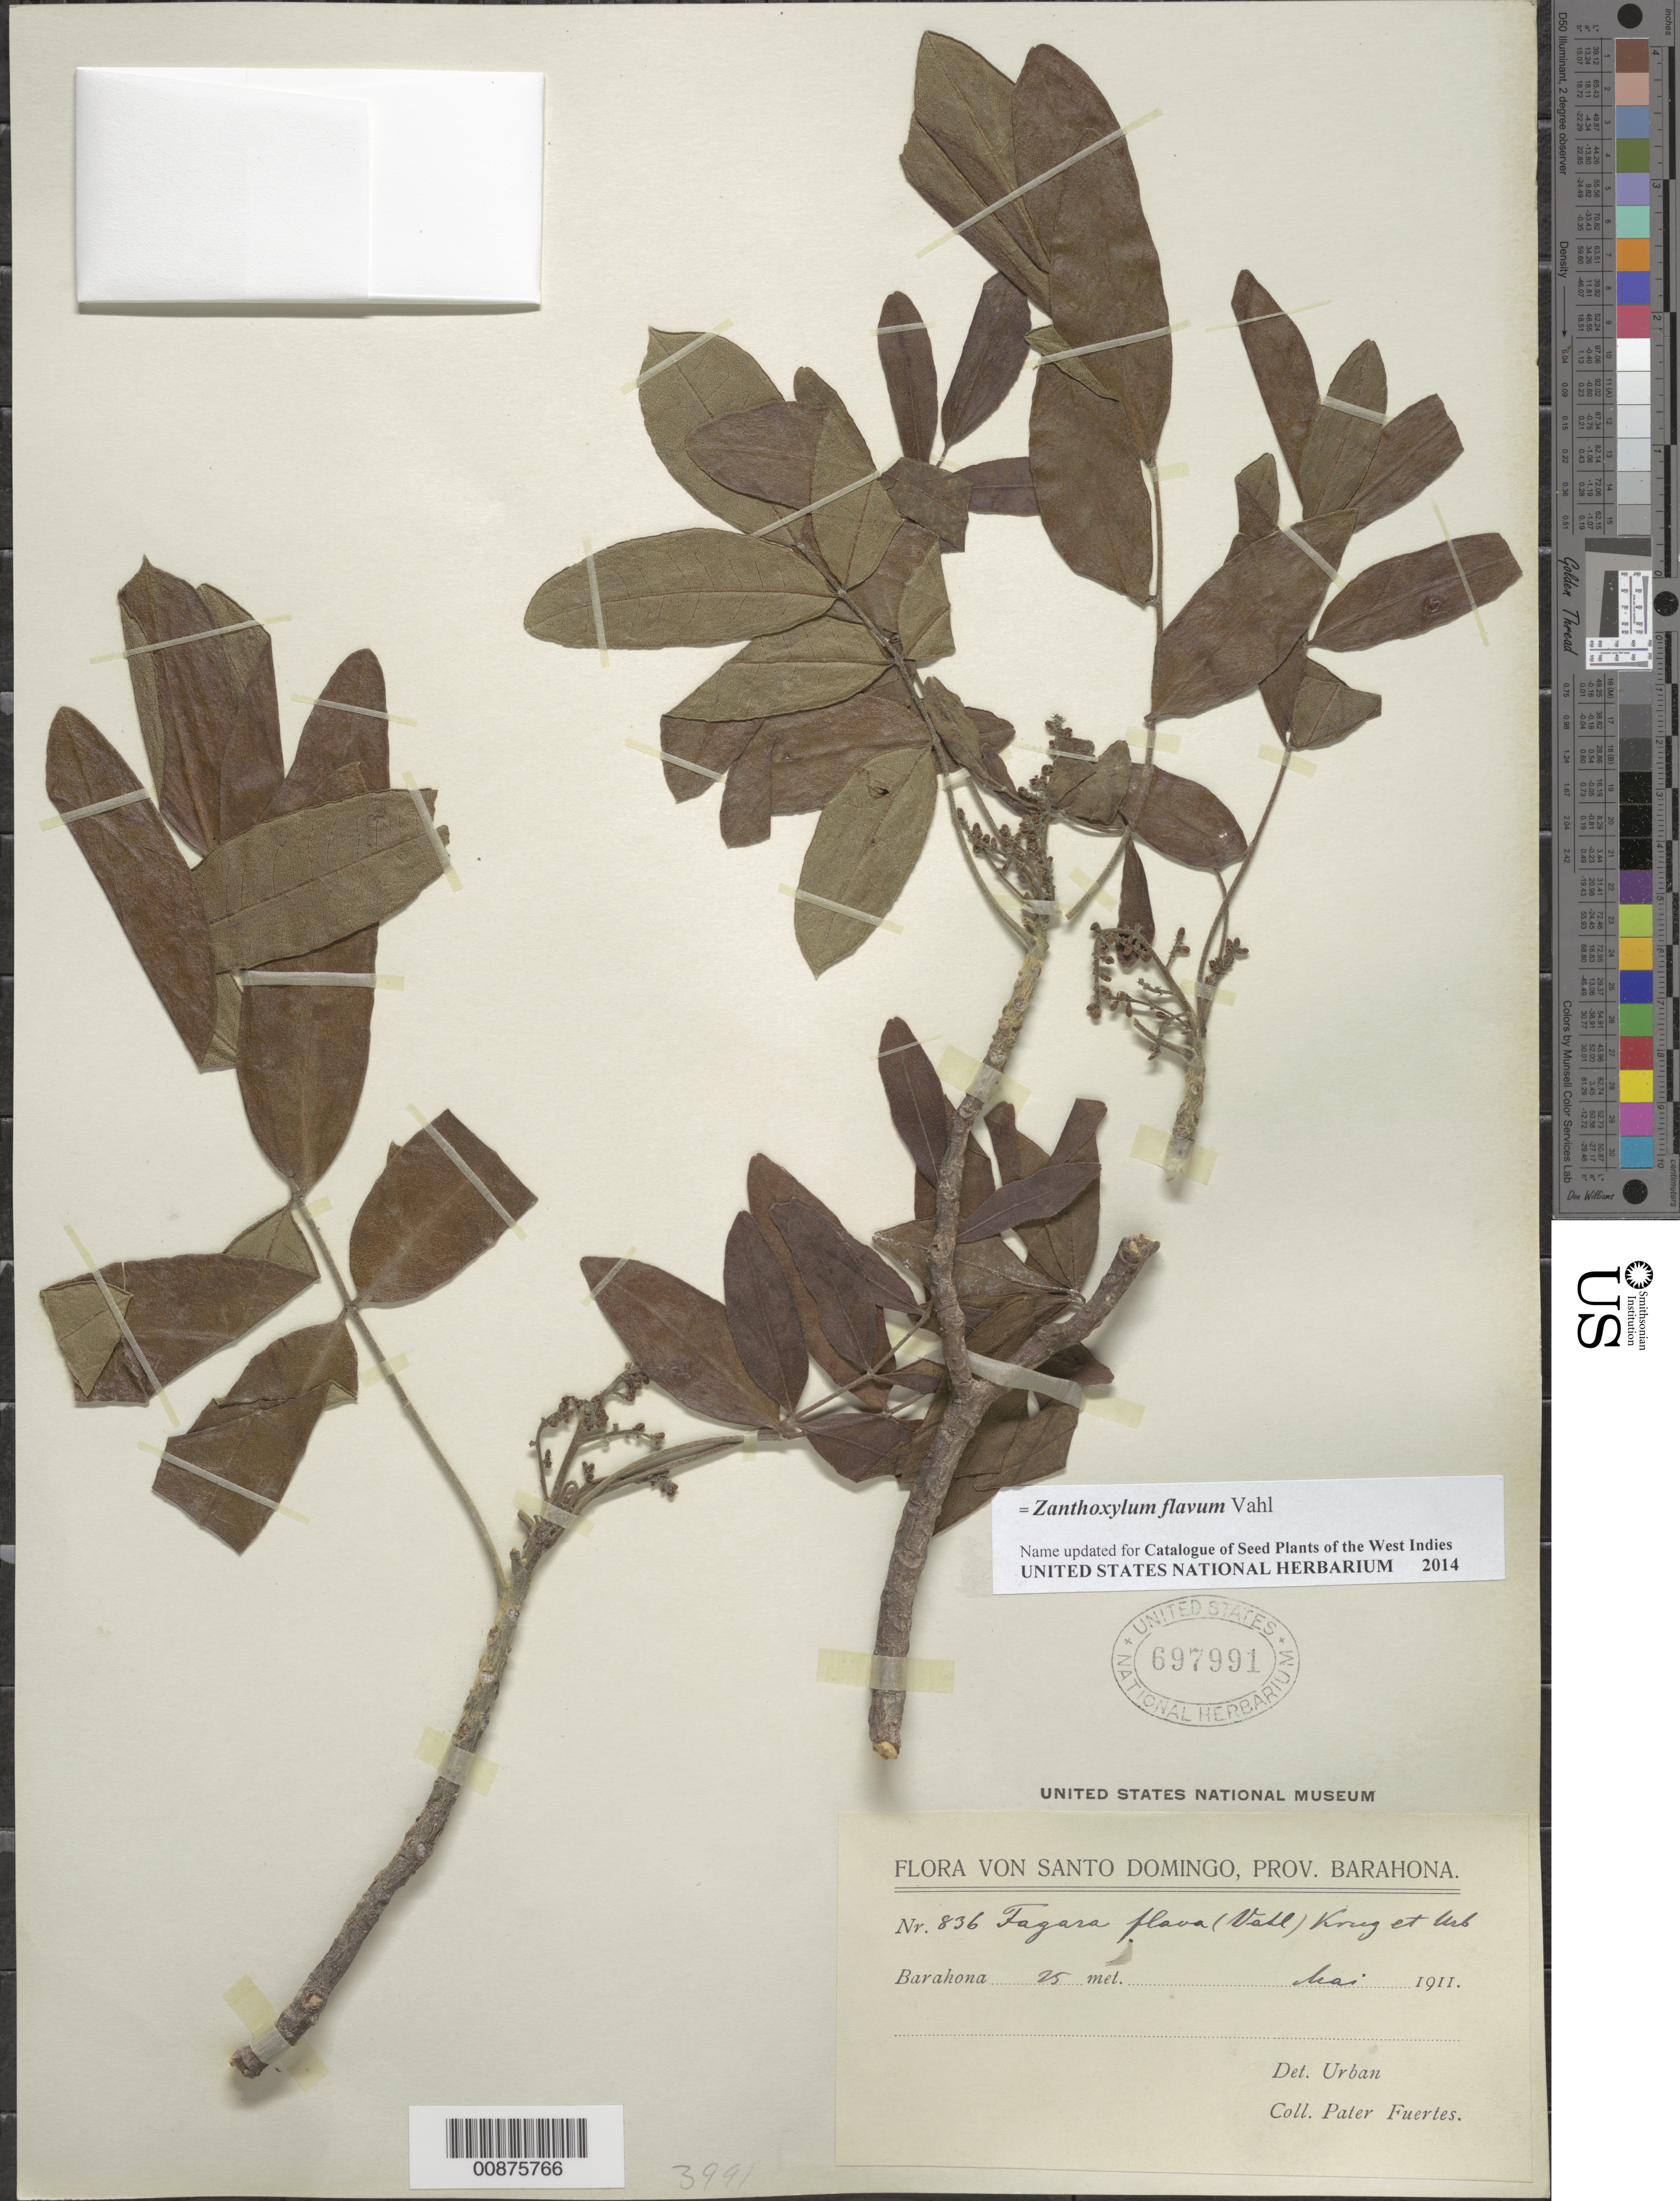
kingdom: Plantae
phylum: Tracheophyta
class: Magnoliopsida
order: Sapindales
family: Rutaceae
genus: Zanthoxylum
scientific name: Zanthoxylum flavum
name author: Vahl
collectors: M. D. Fuertes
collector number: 836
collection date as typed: May 1911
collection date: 1911-05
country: Dominican Republic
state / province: Barahona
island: Hispaniola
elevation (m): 25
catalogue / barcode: US 697991